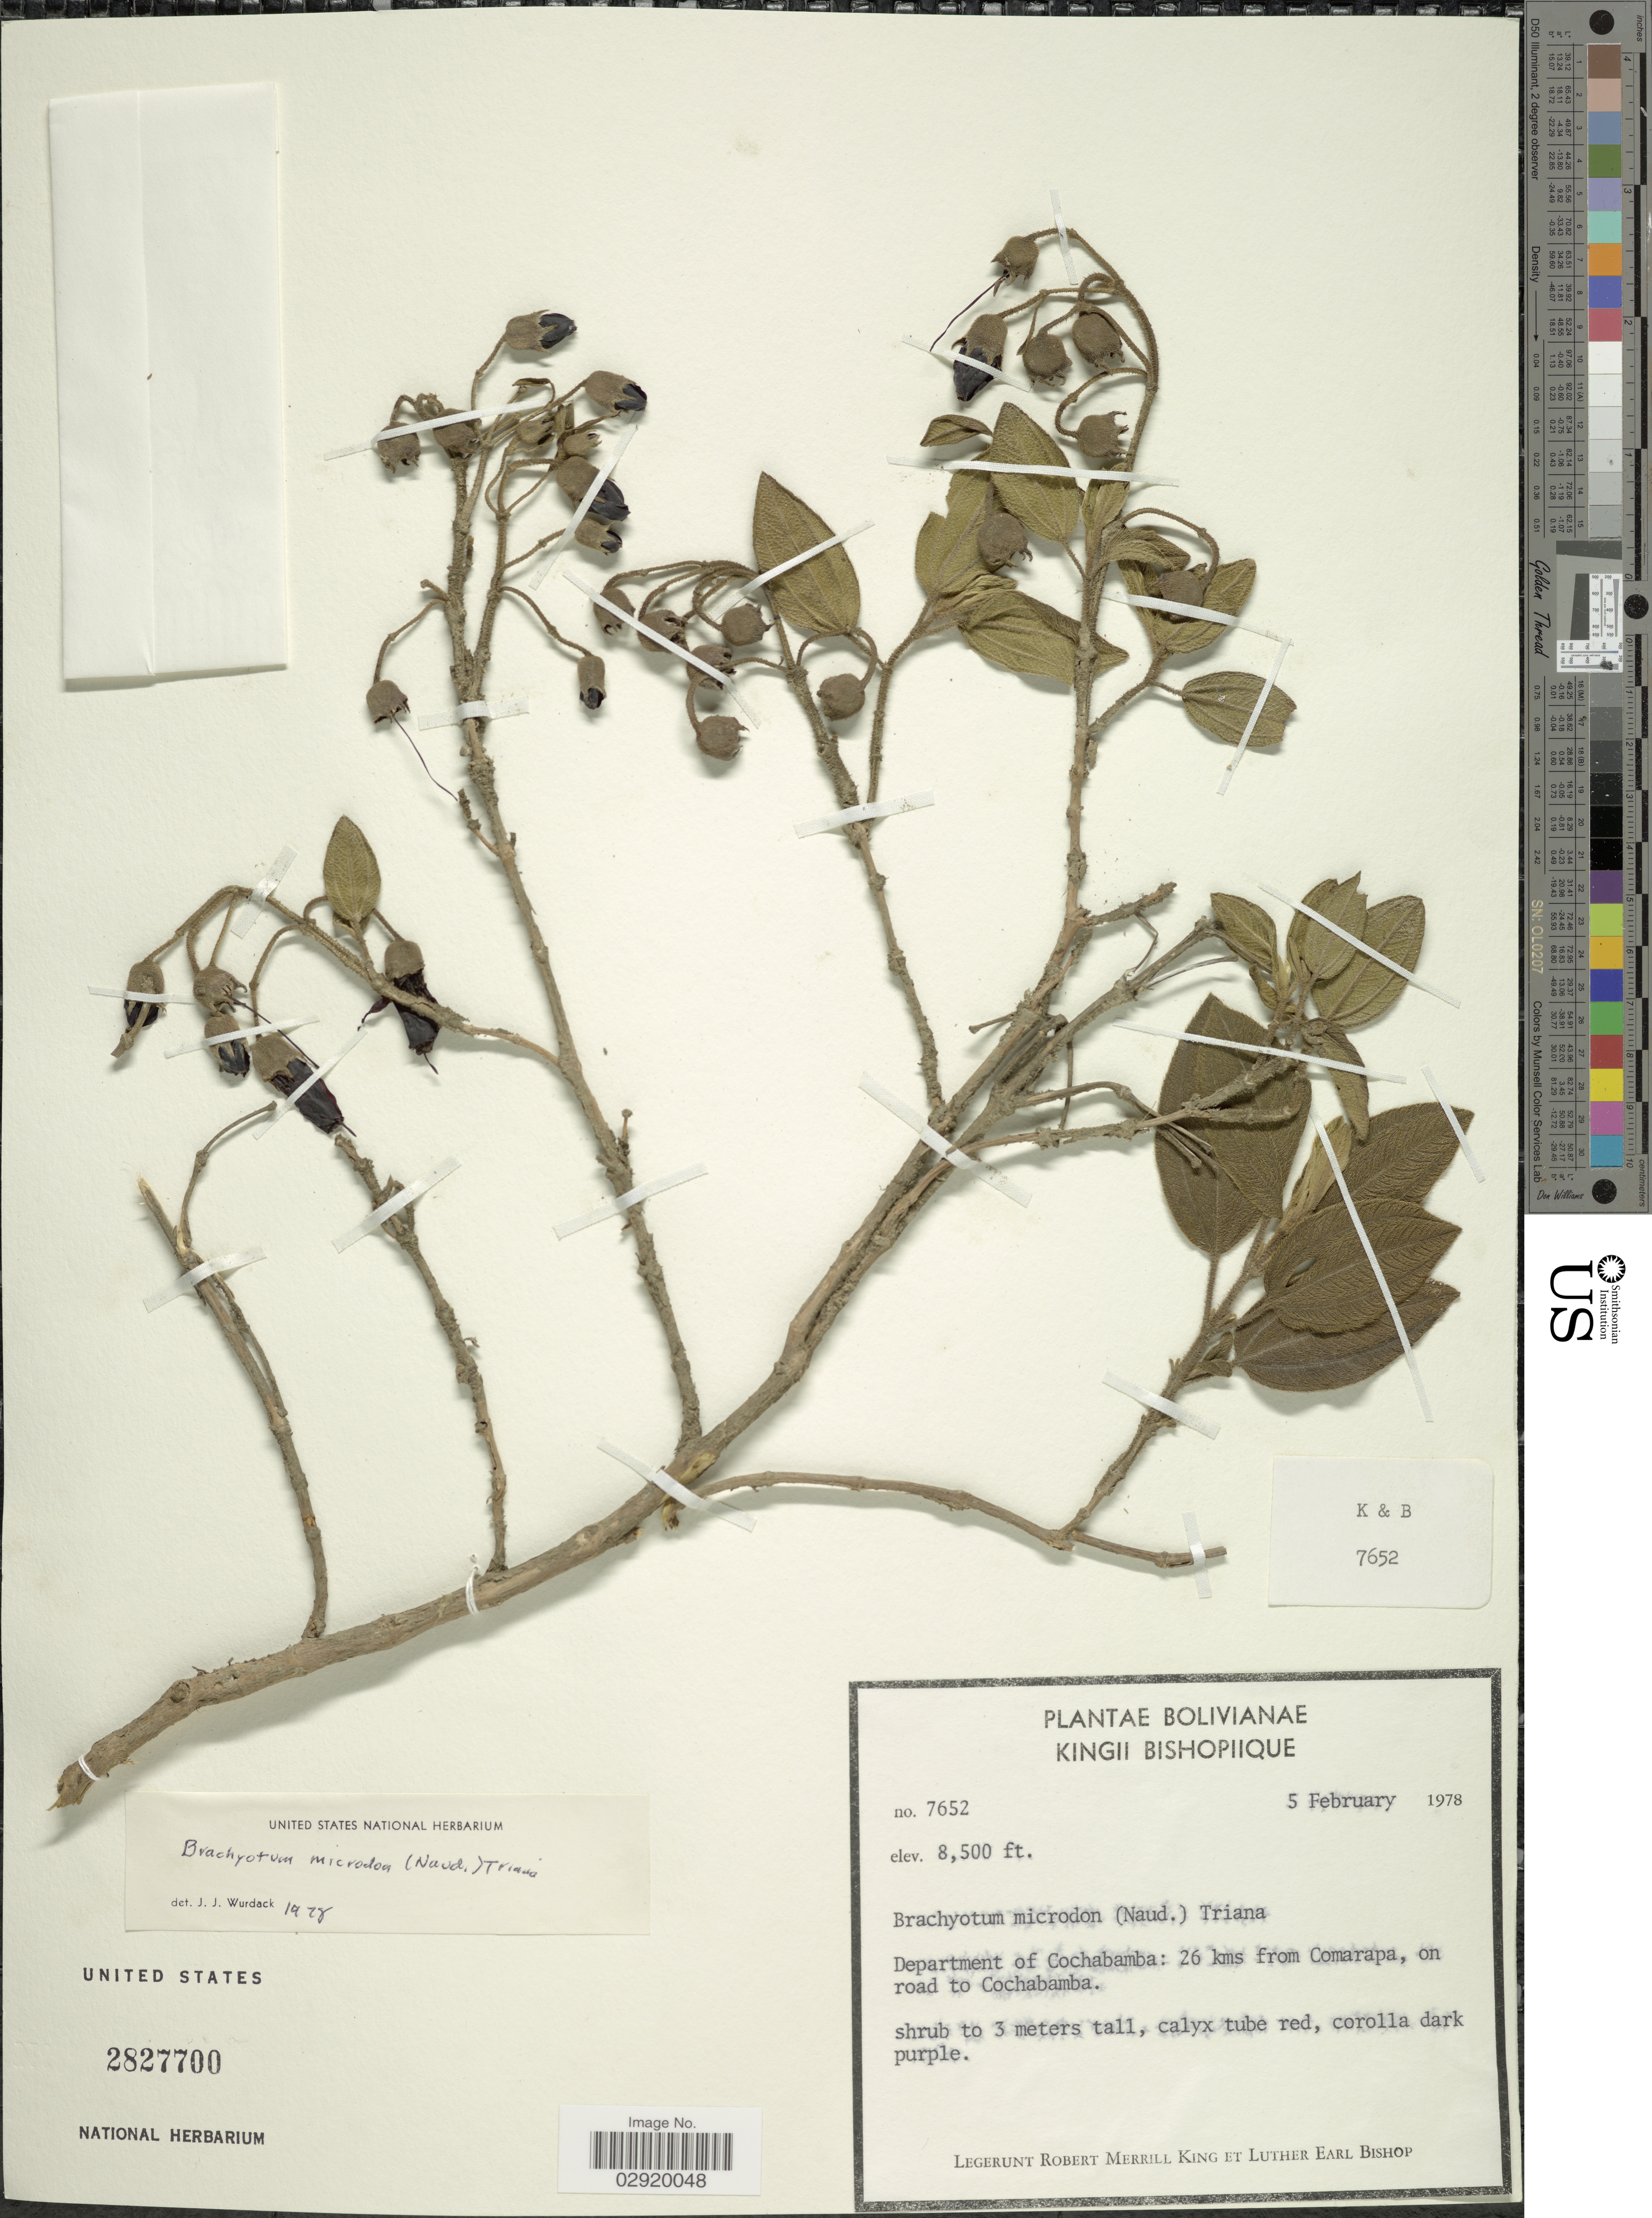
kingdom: Plantae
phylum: Tracheophyta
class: Magnoliopsida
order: Myrtales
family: Melastomataceae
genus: Brachyotum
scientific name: Brachyotum microdon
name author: (Naudin) Triana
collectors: R. M. King & L. E. Bishop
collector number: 7652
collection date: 1978-02-05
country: Bolivia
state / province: Cochabamba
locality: Department of Cochabamba: 26 kms from Comarapa, on road to Cochabamba.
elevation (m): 2591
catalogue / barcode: US 2827700